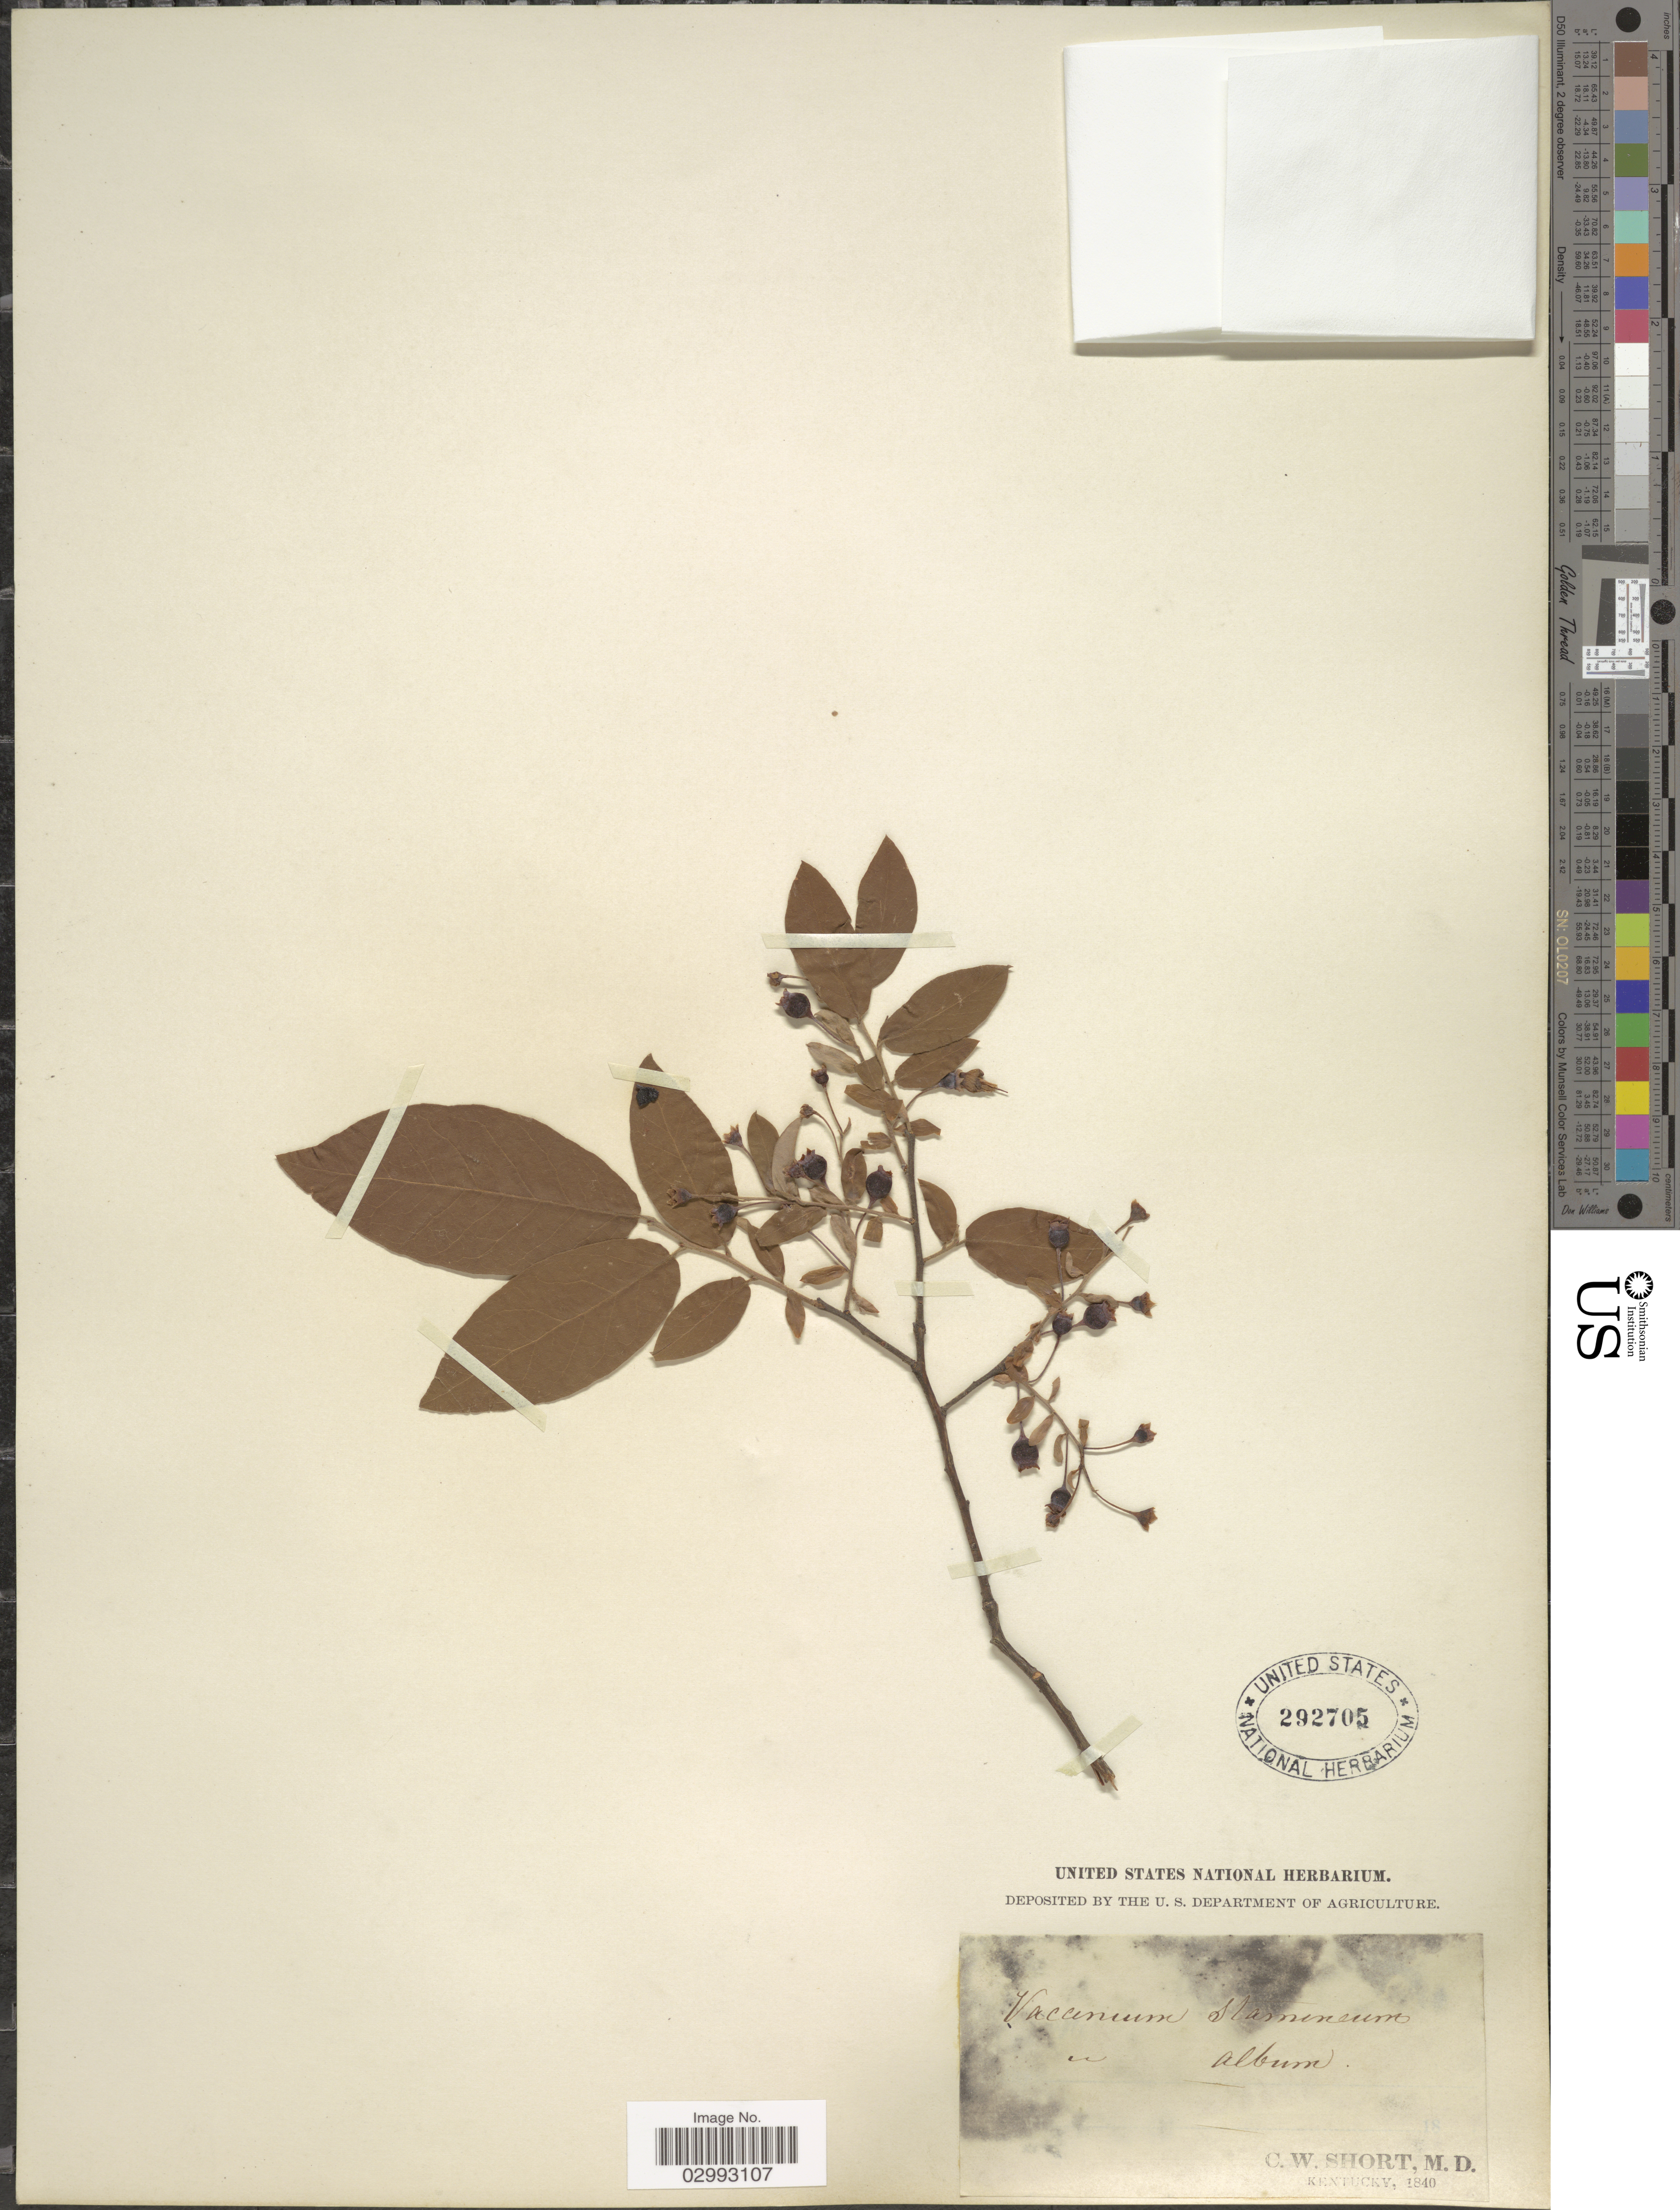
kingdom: Plantae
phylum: Tracheophyta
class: Magnoliopsida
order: Ericales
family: Ericaceae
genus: Polycodium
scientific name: Polycodium candicans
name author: (C. Mohr) Small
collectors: C. W. Short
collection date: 1840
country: United States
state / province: Kentucky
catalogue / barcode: US 292705